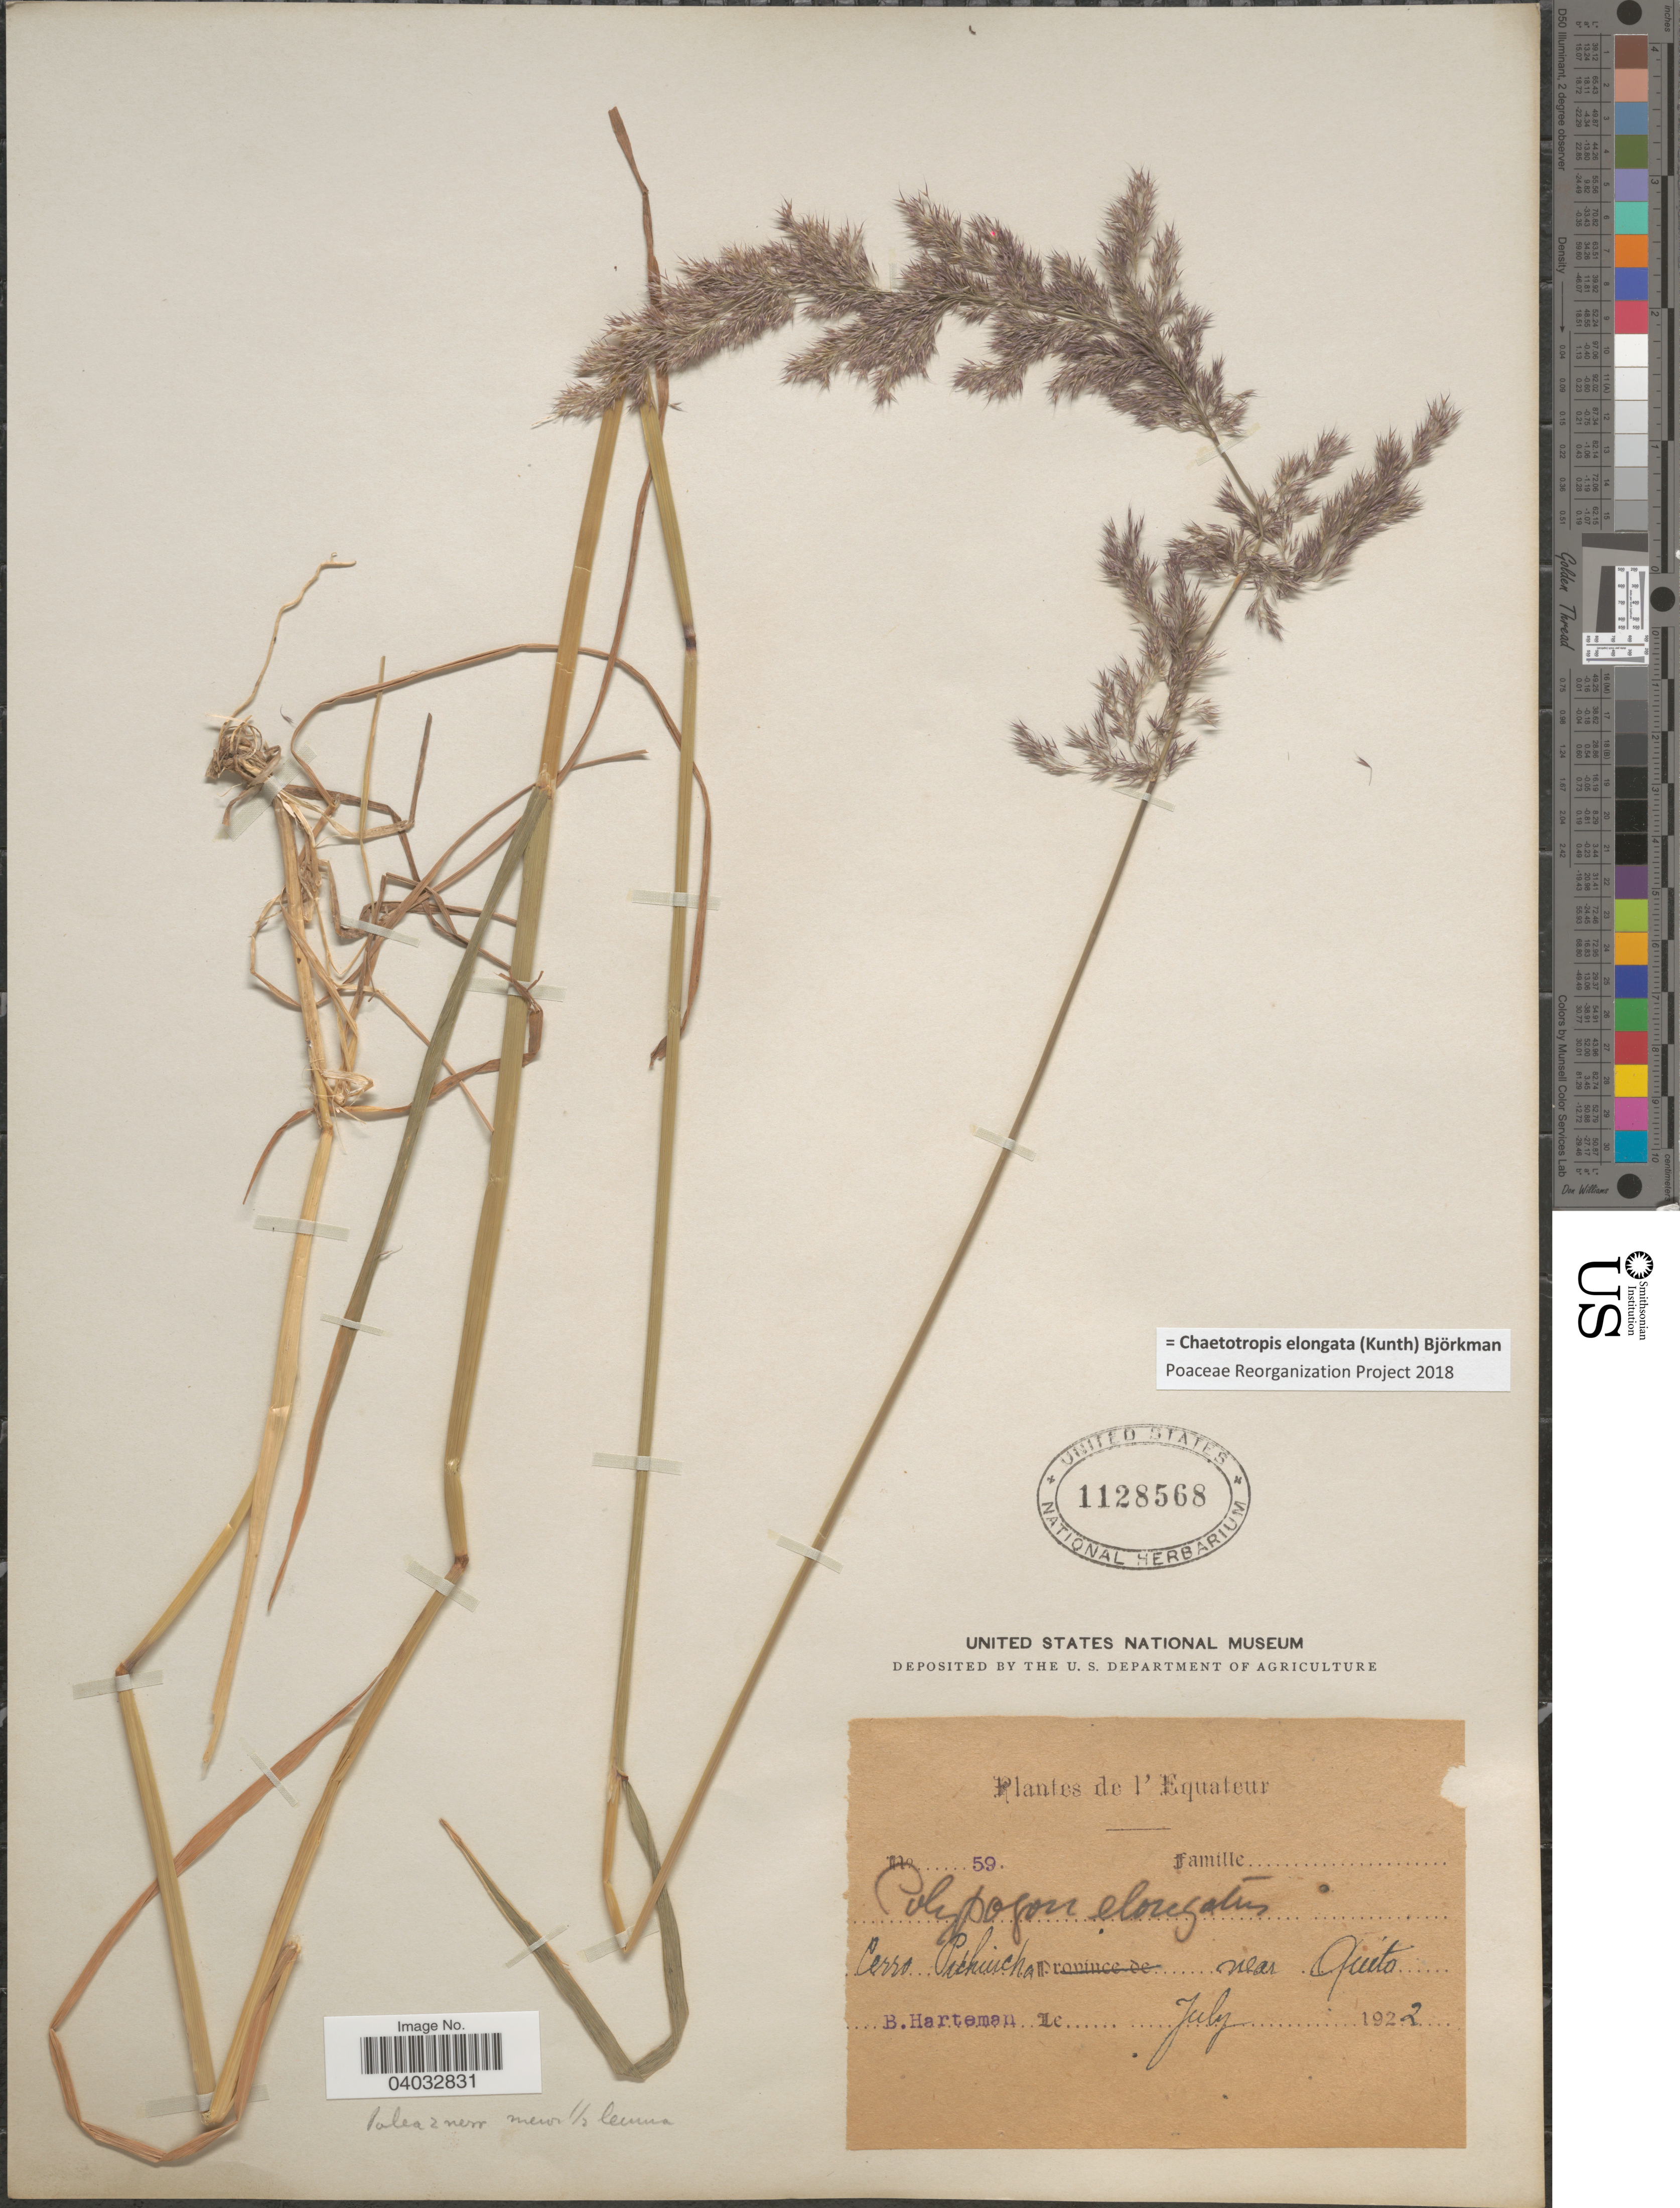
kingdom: Plantae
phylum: Tracheophyta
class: Liliopsida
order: Poales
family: Poaceae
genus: Chaetotropis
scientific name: Chaetotropis elongata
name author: (Kunth) Björkman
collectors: B. Harteman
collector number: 59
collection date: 1922-07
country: Ecuador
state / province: Pichincha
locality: L'Equateur. Cerro Pichincha near Quito.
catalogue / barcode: US 1128568